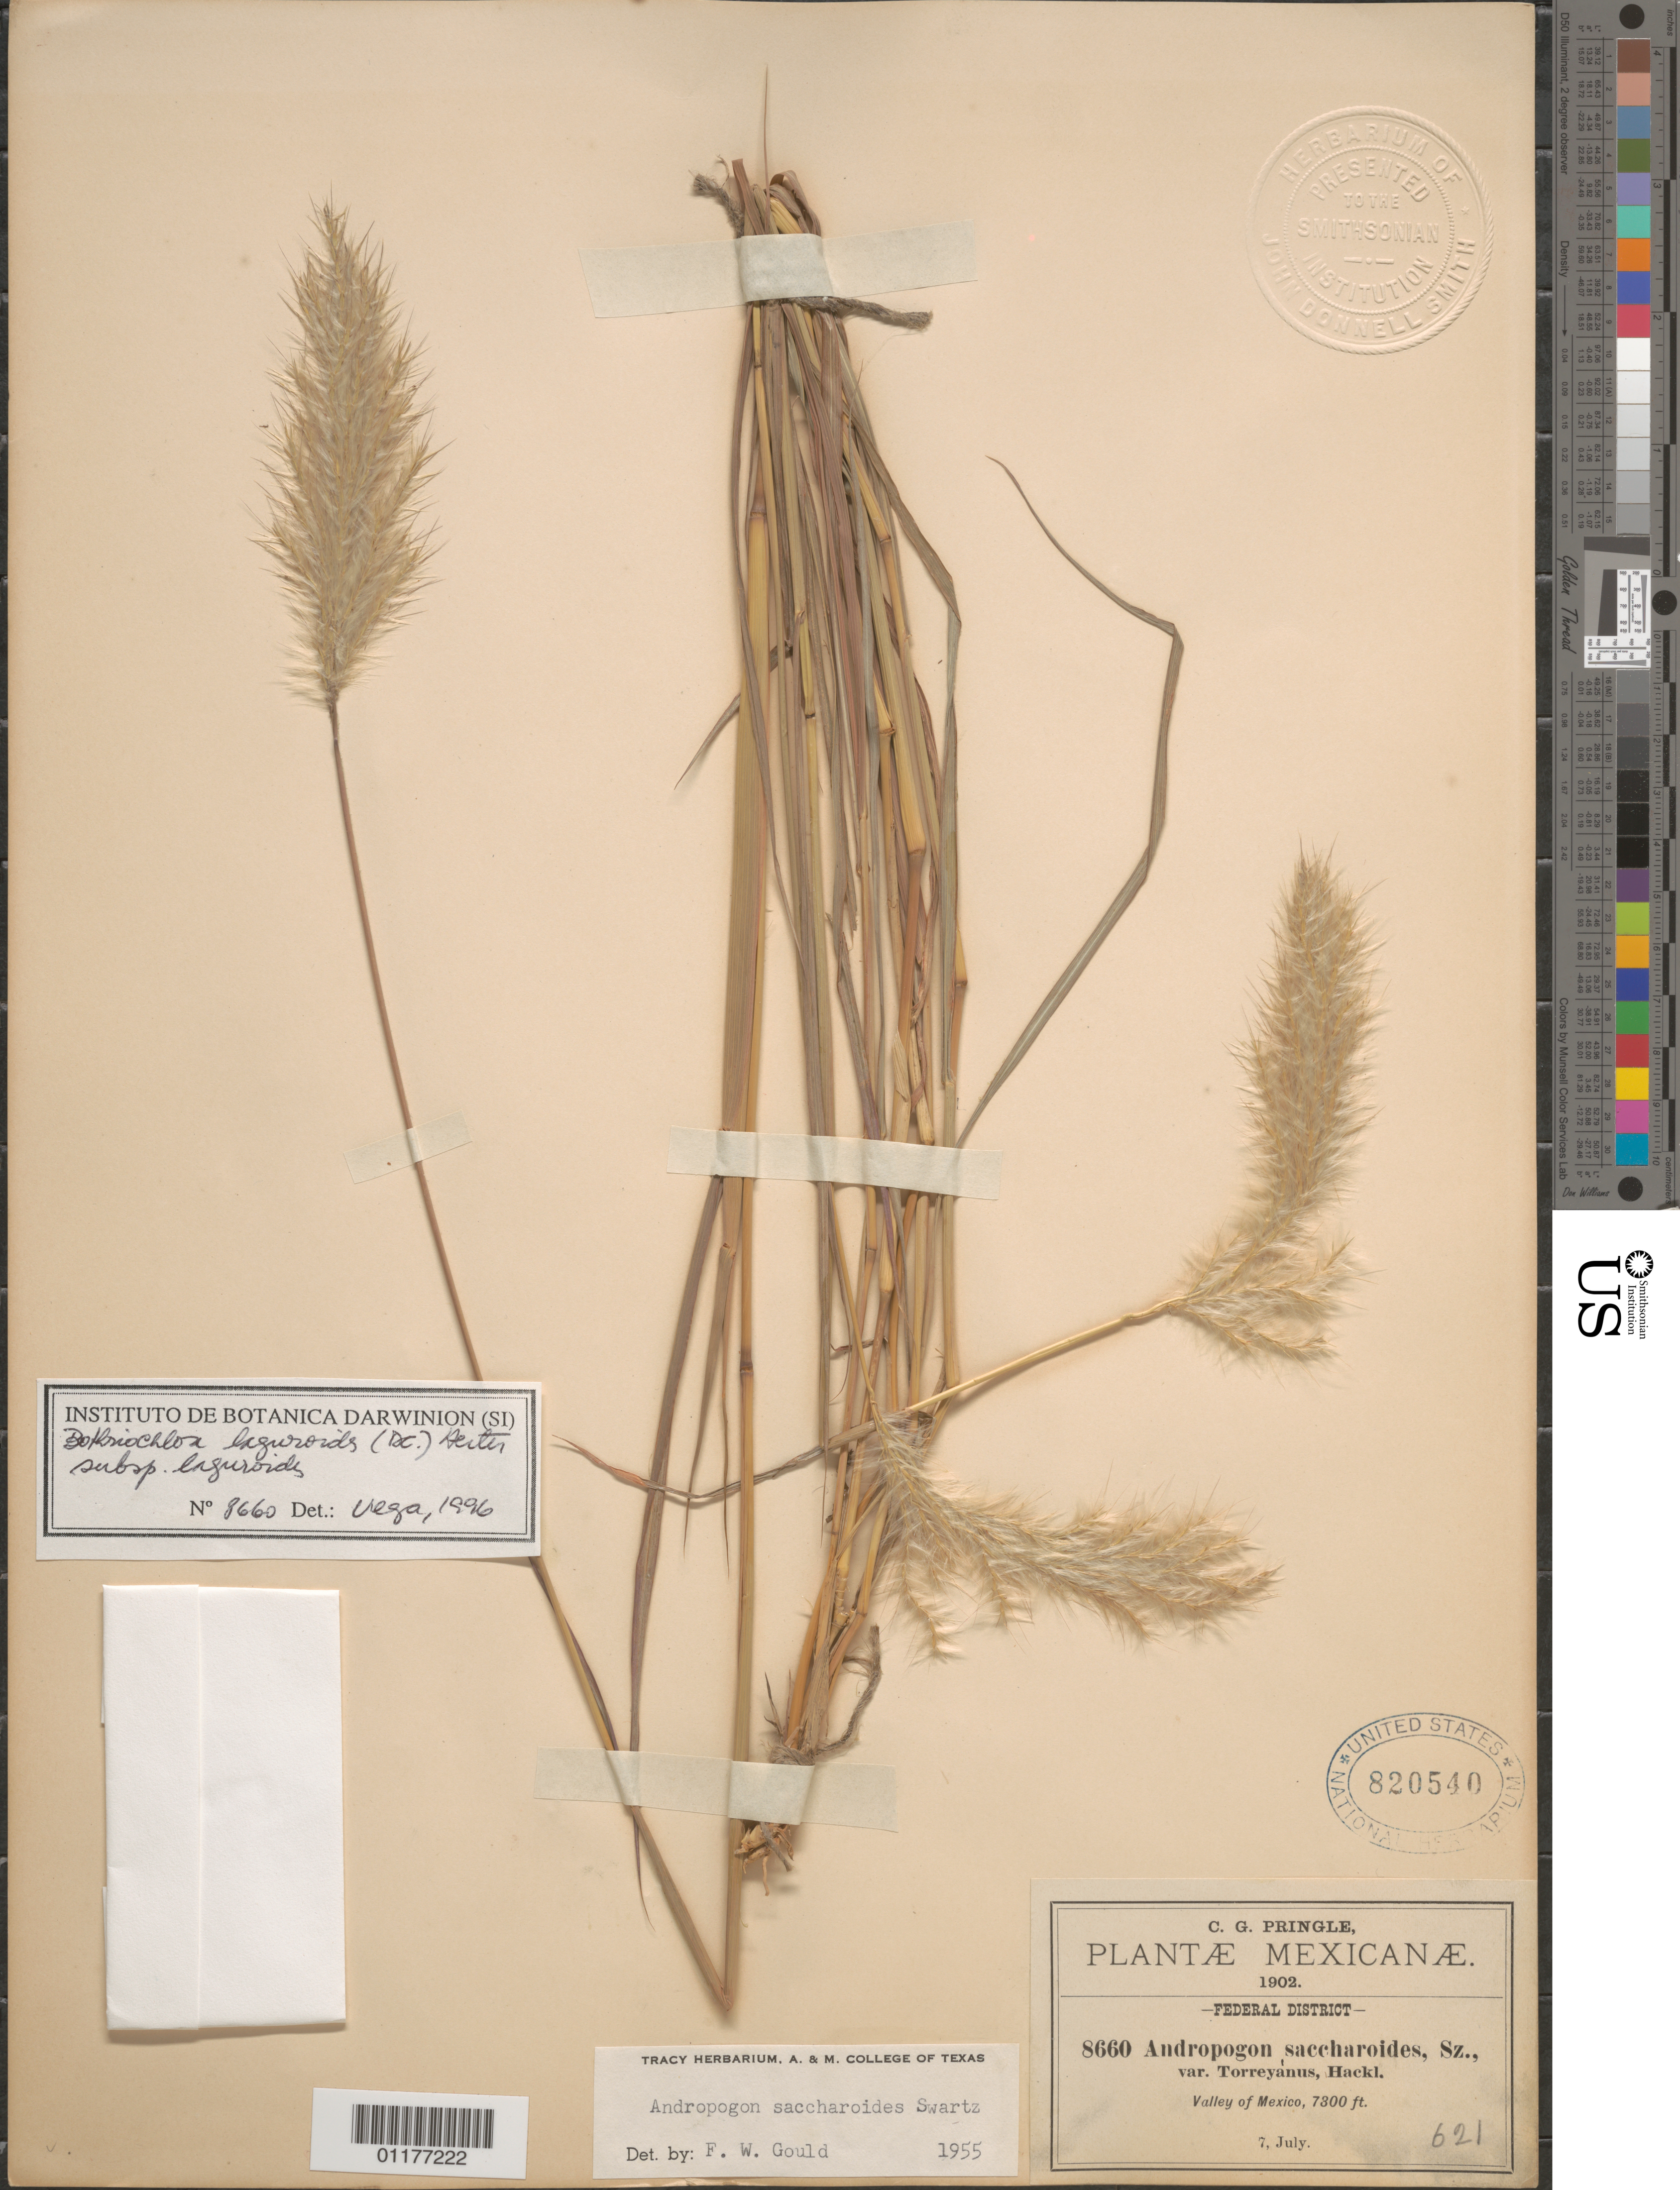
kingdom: Plantae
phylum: Tracheophyta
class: Liliopsida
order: Poales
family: Poaceae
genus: Bothriochloa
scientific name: Bothriochloa laguroides subsp. laguroides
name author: (DC.) Herter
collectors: C. G. Pringle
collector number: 8660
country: Mexico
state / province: Distrito Federal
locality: Valley of Mexico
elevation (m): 2225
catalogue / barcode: US 820540